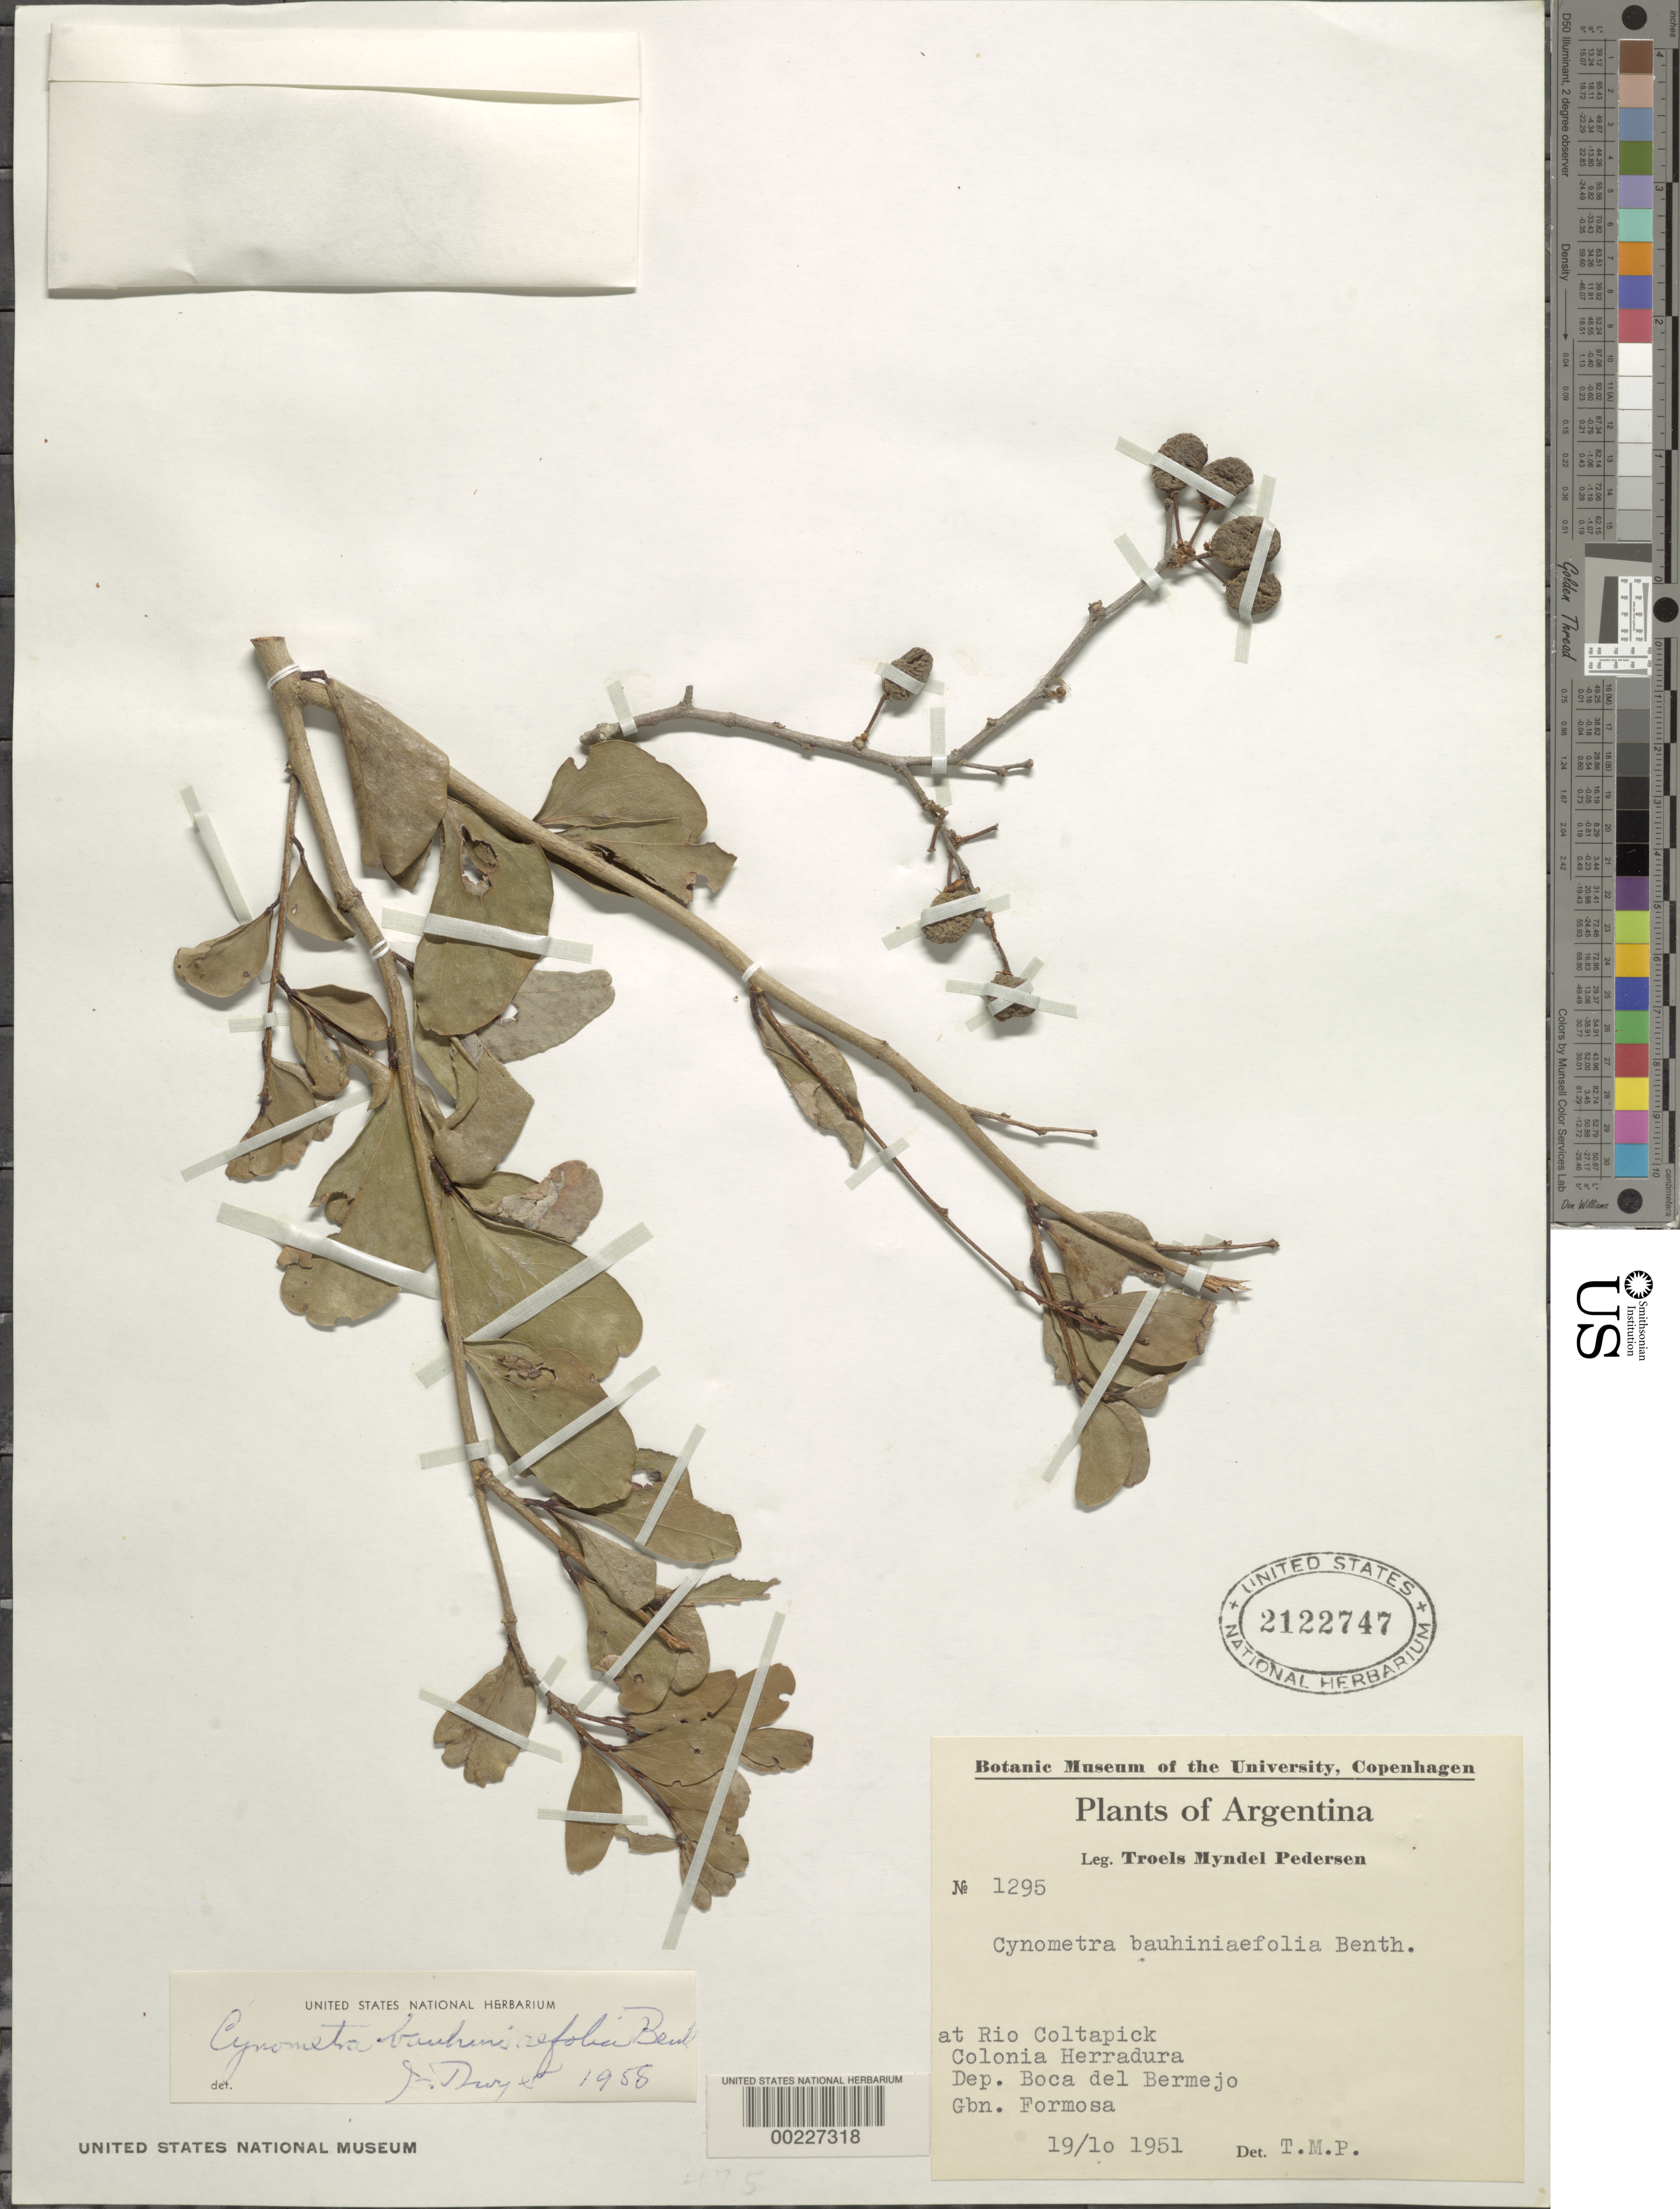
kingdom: Plantae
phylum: Tracheophyta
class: Magnoliopsida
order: Fabales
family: Fabaceae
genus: Cynometra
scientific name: Cynometra bauhiniifolia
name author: Benth.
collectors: T. M. Pedersen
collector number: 1295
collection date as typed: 19 Oct 1951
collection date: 1951-10-19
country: Argentina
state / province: Formosa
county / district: Bermejo ?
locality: At Rio Coltapick, Colonia Herradura, Dept. Boca del Bermejo.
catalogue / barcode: US 2122747